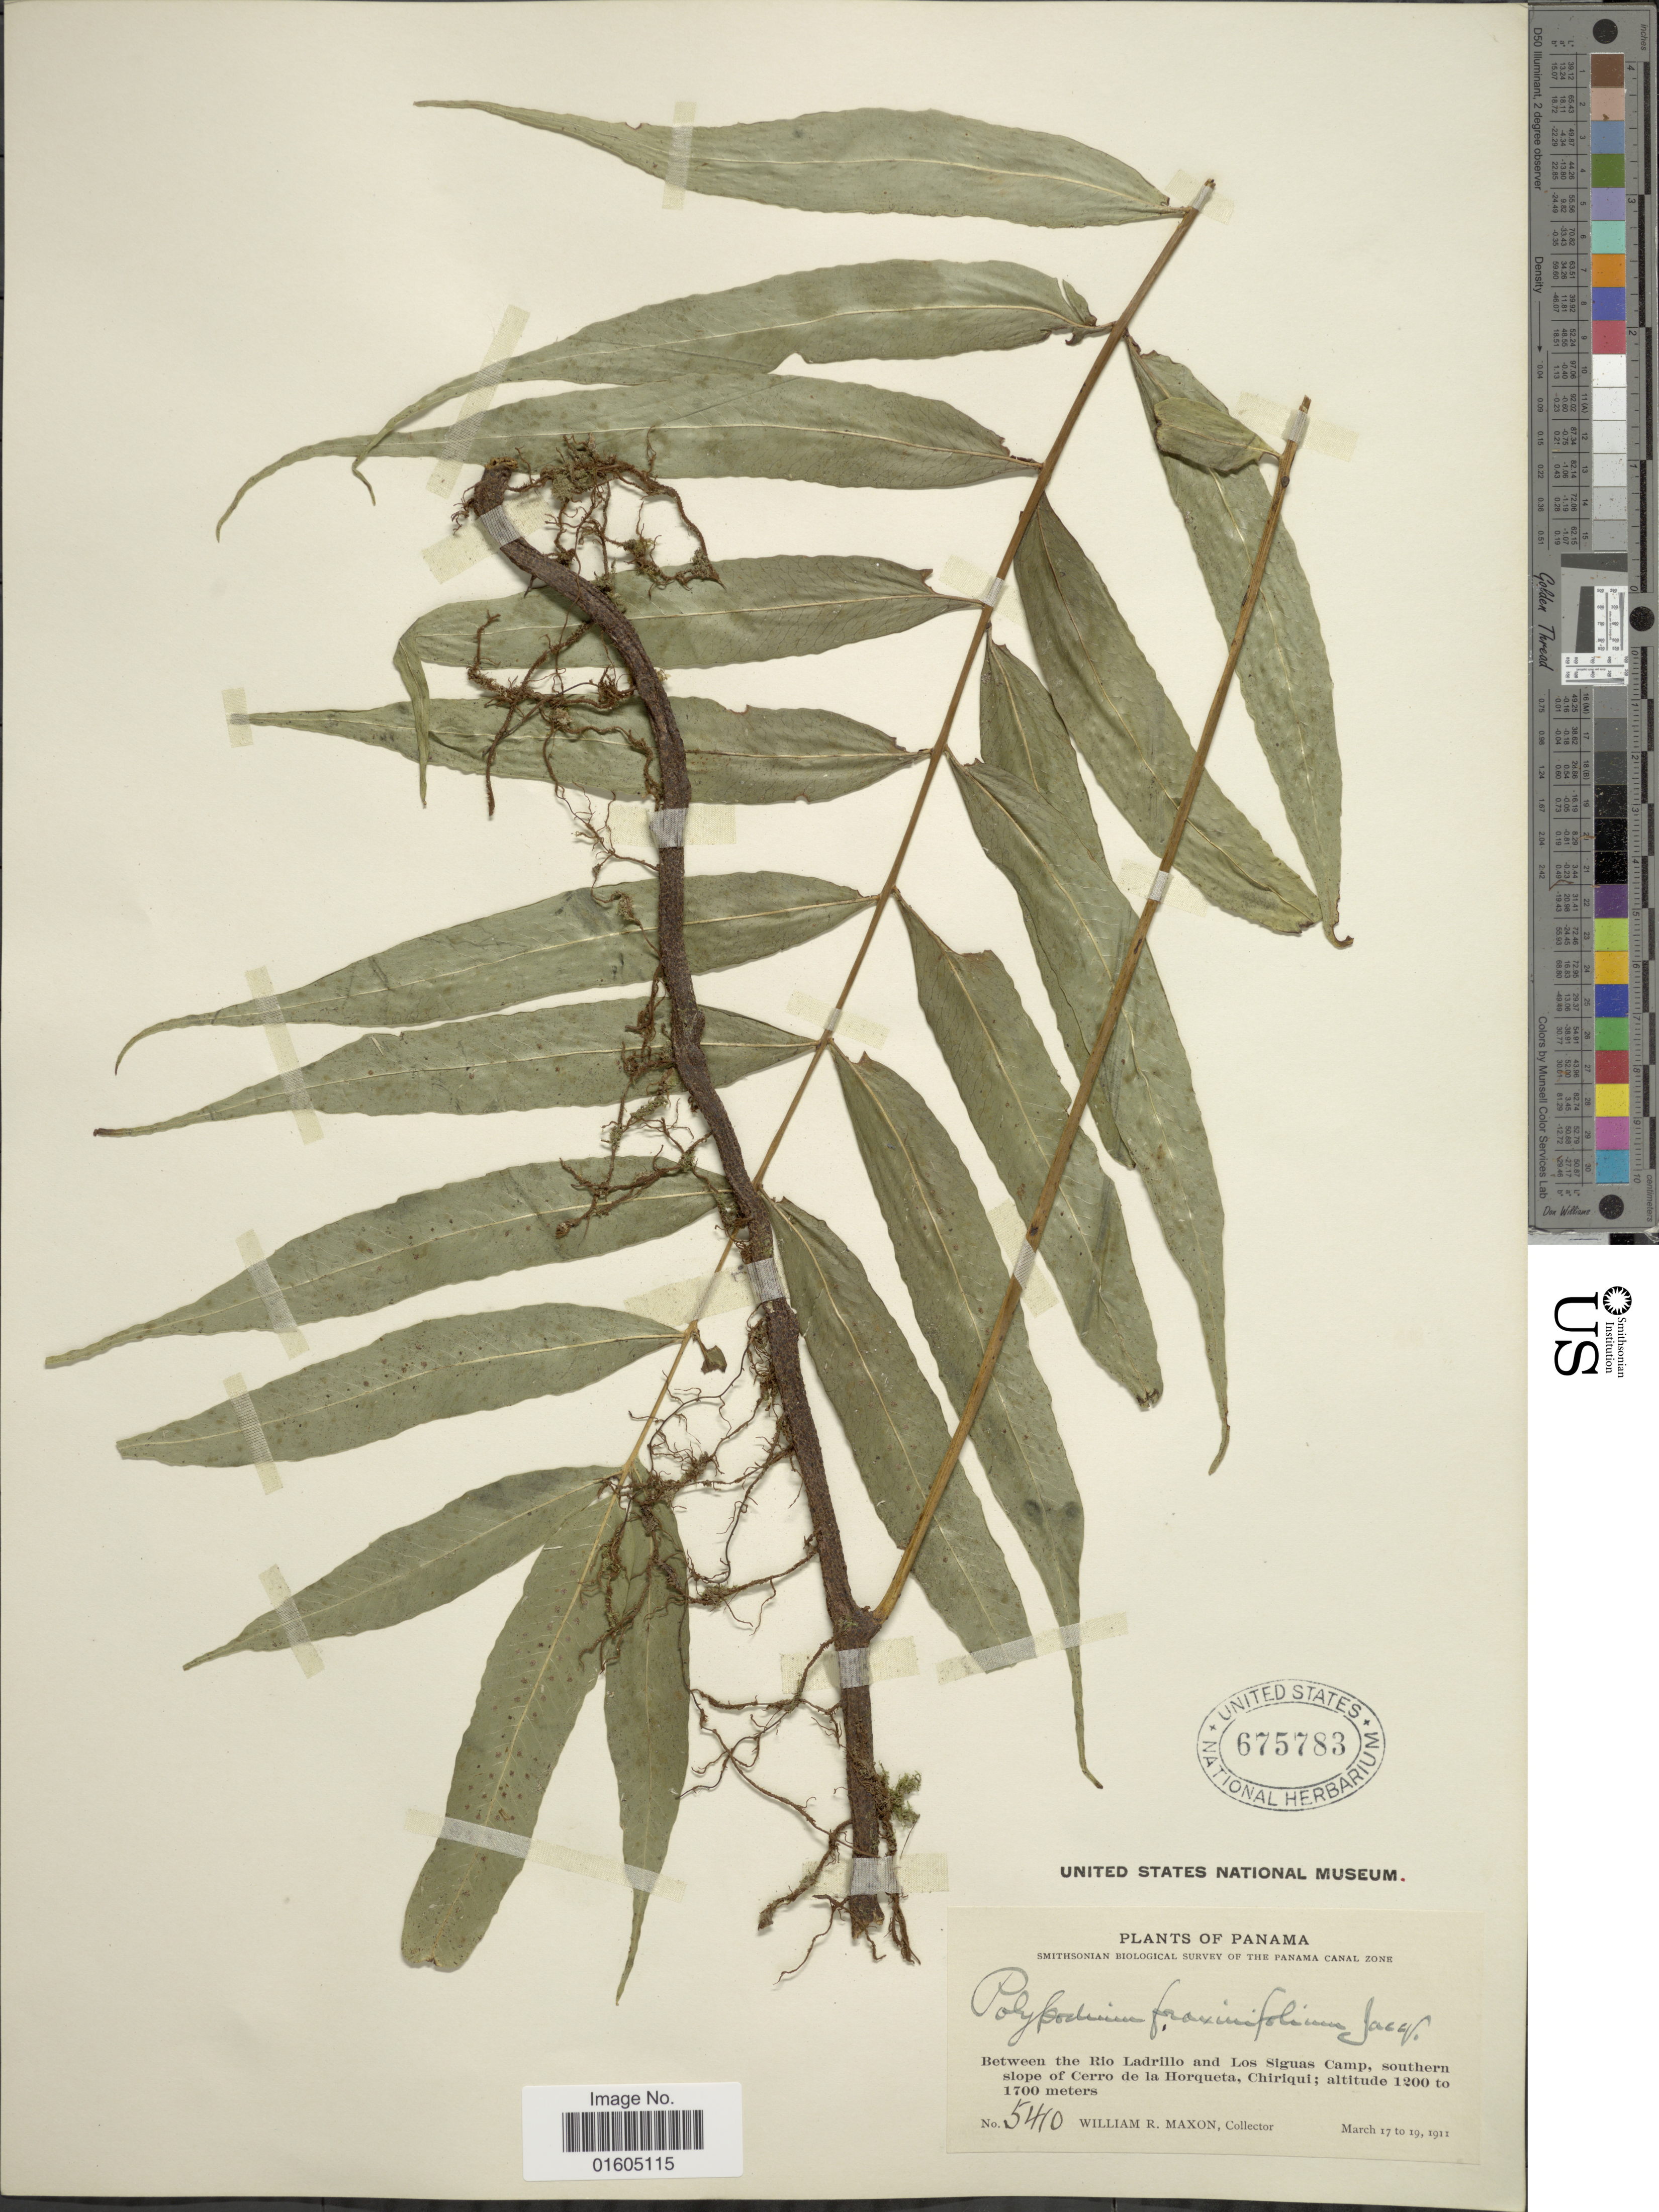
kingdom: Plantae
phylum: Tracheophyta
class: Polypodiopsida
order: Polypodiales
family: Polypodiaceae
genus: Serpocaulon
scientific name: Serpocaulon fraxinifolium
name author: (Jacq.) A.R. Sm.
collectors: W. R. Maxon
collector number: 5410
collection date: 1911-03-17/1911-03-19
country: Panama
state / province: Chiriqui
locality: Panama. Between the Rio Ladrillo and Los Siguas Camp, southern slope of Cerro de la Horqueta, Chiriqui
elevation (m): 1200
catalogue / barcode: US 675783